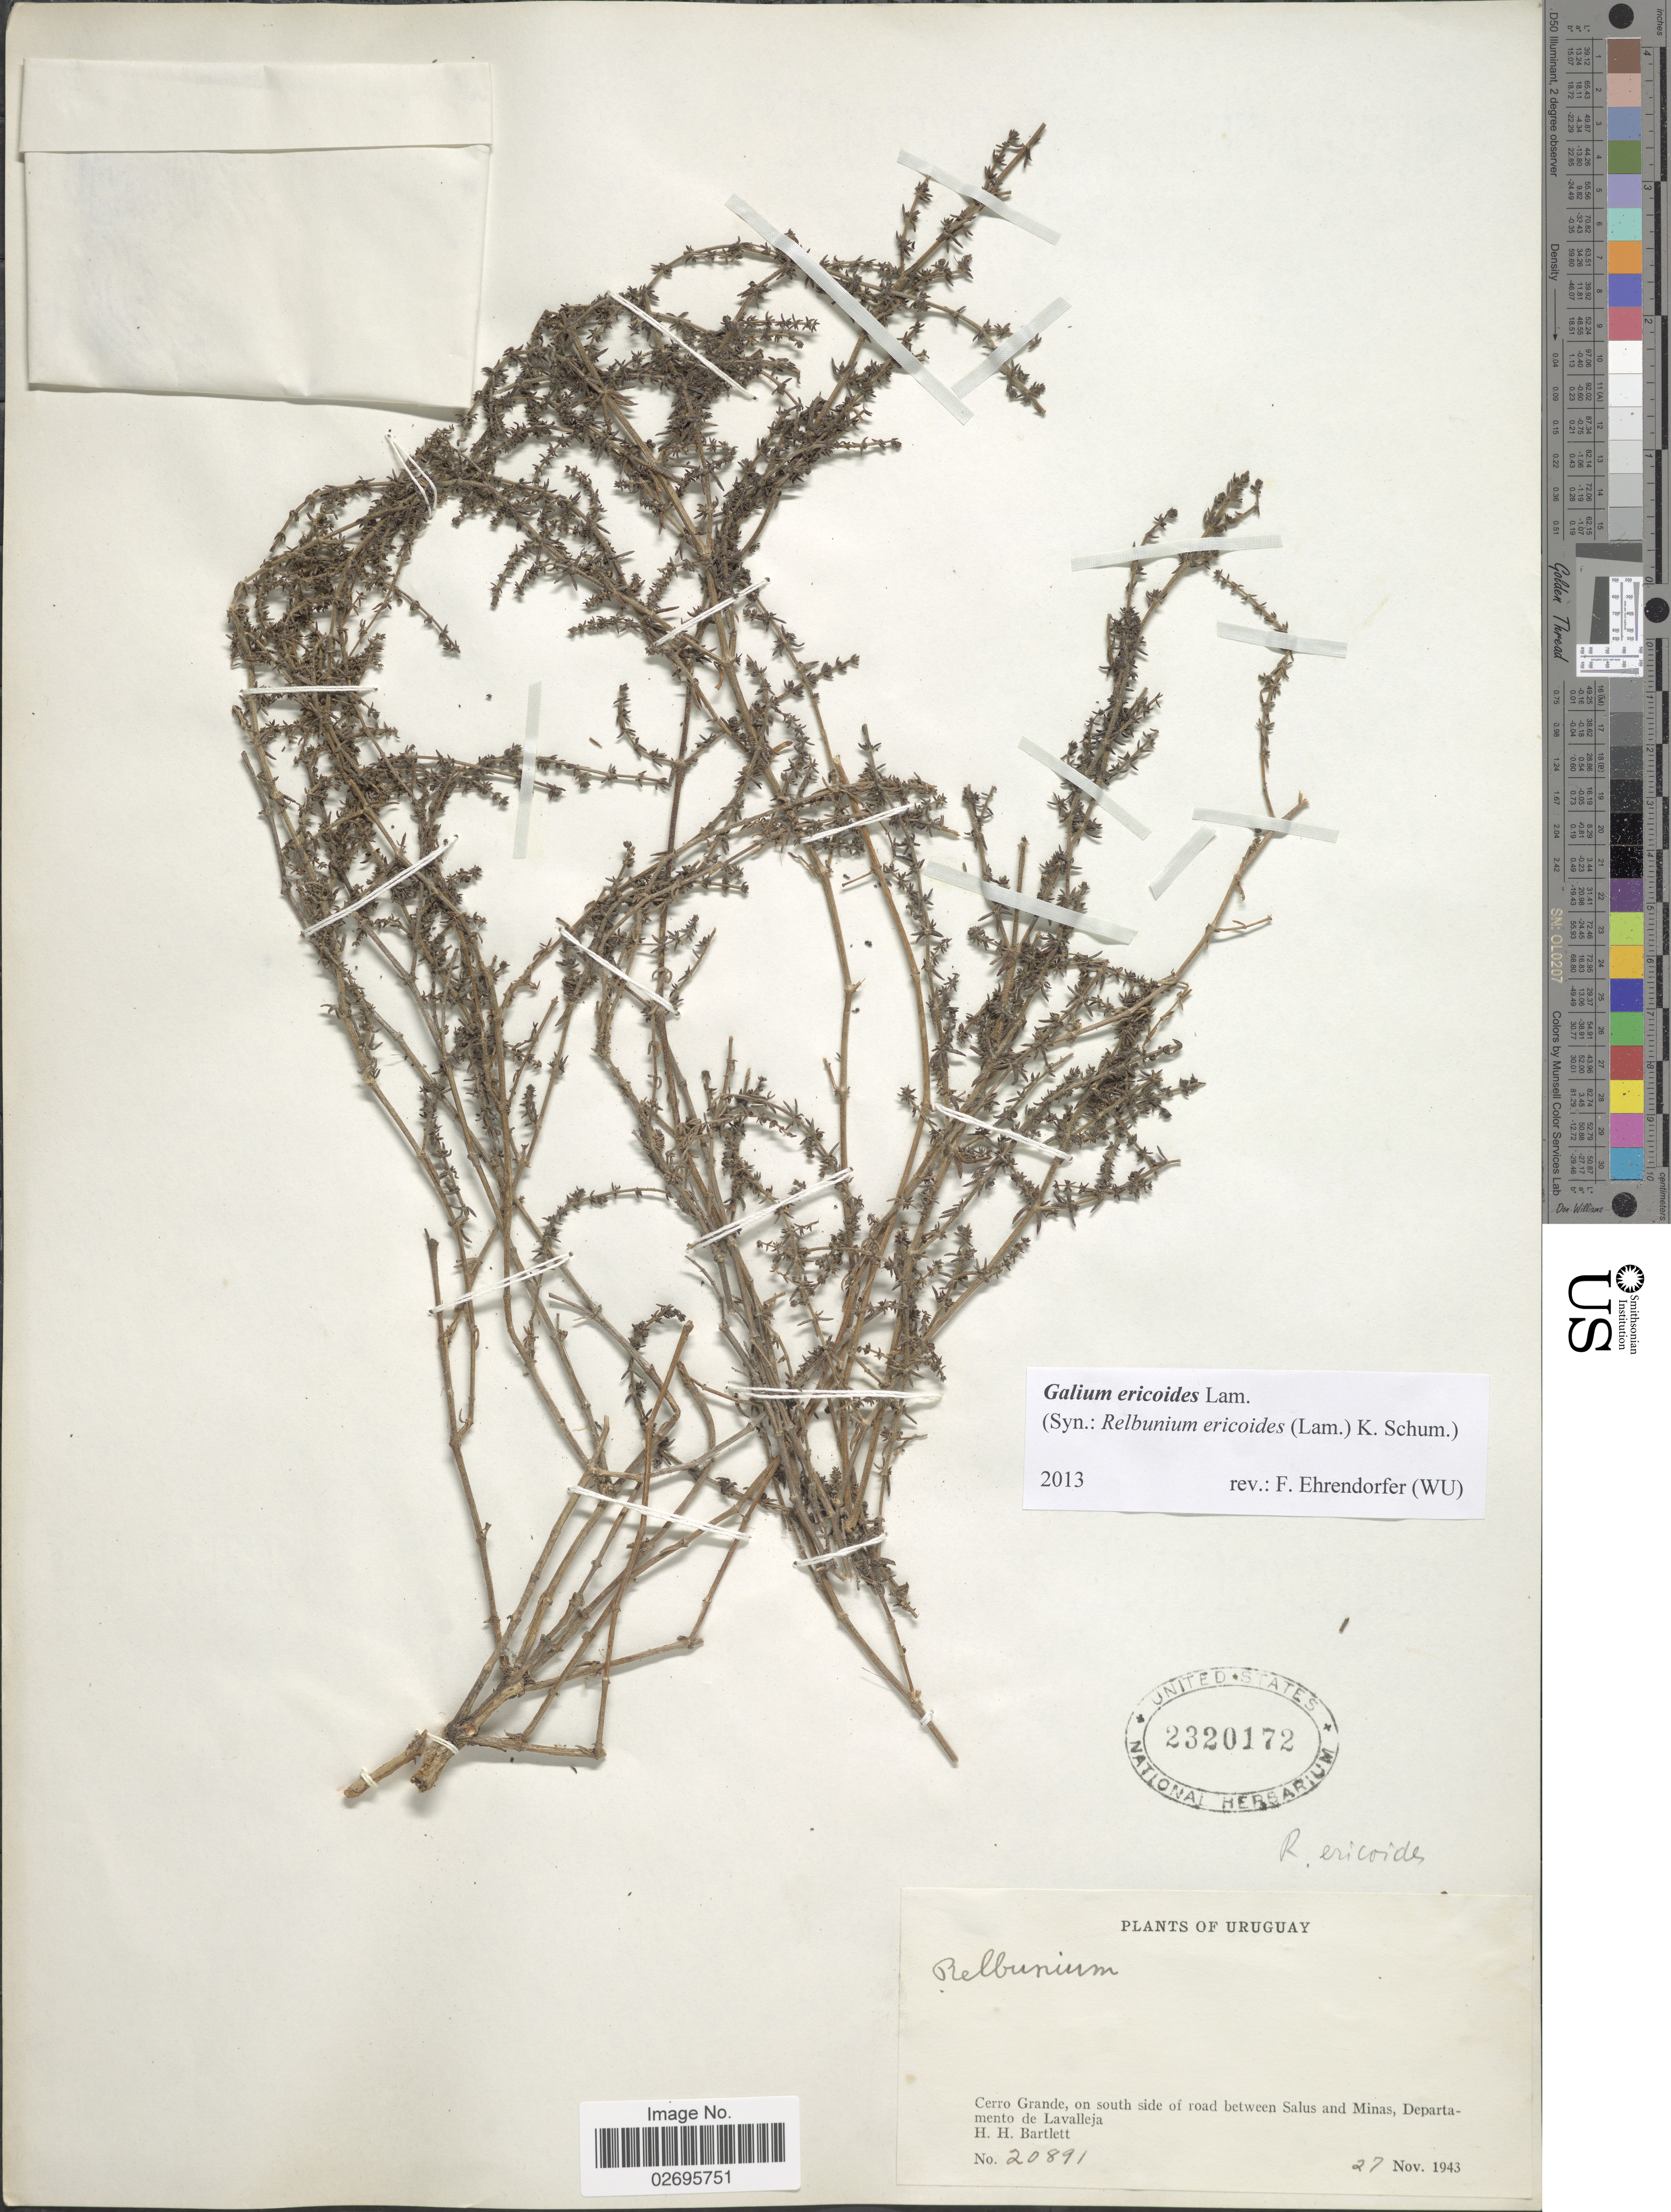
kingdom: Plantae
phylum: Tracheophyta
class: Magnoliopsida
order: Gentianales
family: Rubiaceae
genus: Galium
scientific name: Galium ericoides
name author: Lam.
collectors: H. H. Bartlett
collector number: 20891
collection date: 1943-11-27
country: Uruguay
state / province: Lavalleja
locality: Cerro Grande, on south side of road between Salus and MInas, Departamento de Lavalleja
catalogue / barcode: US 2320172